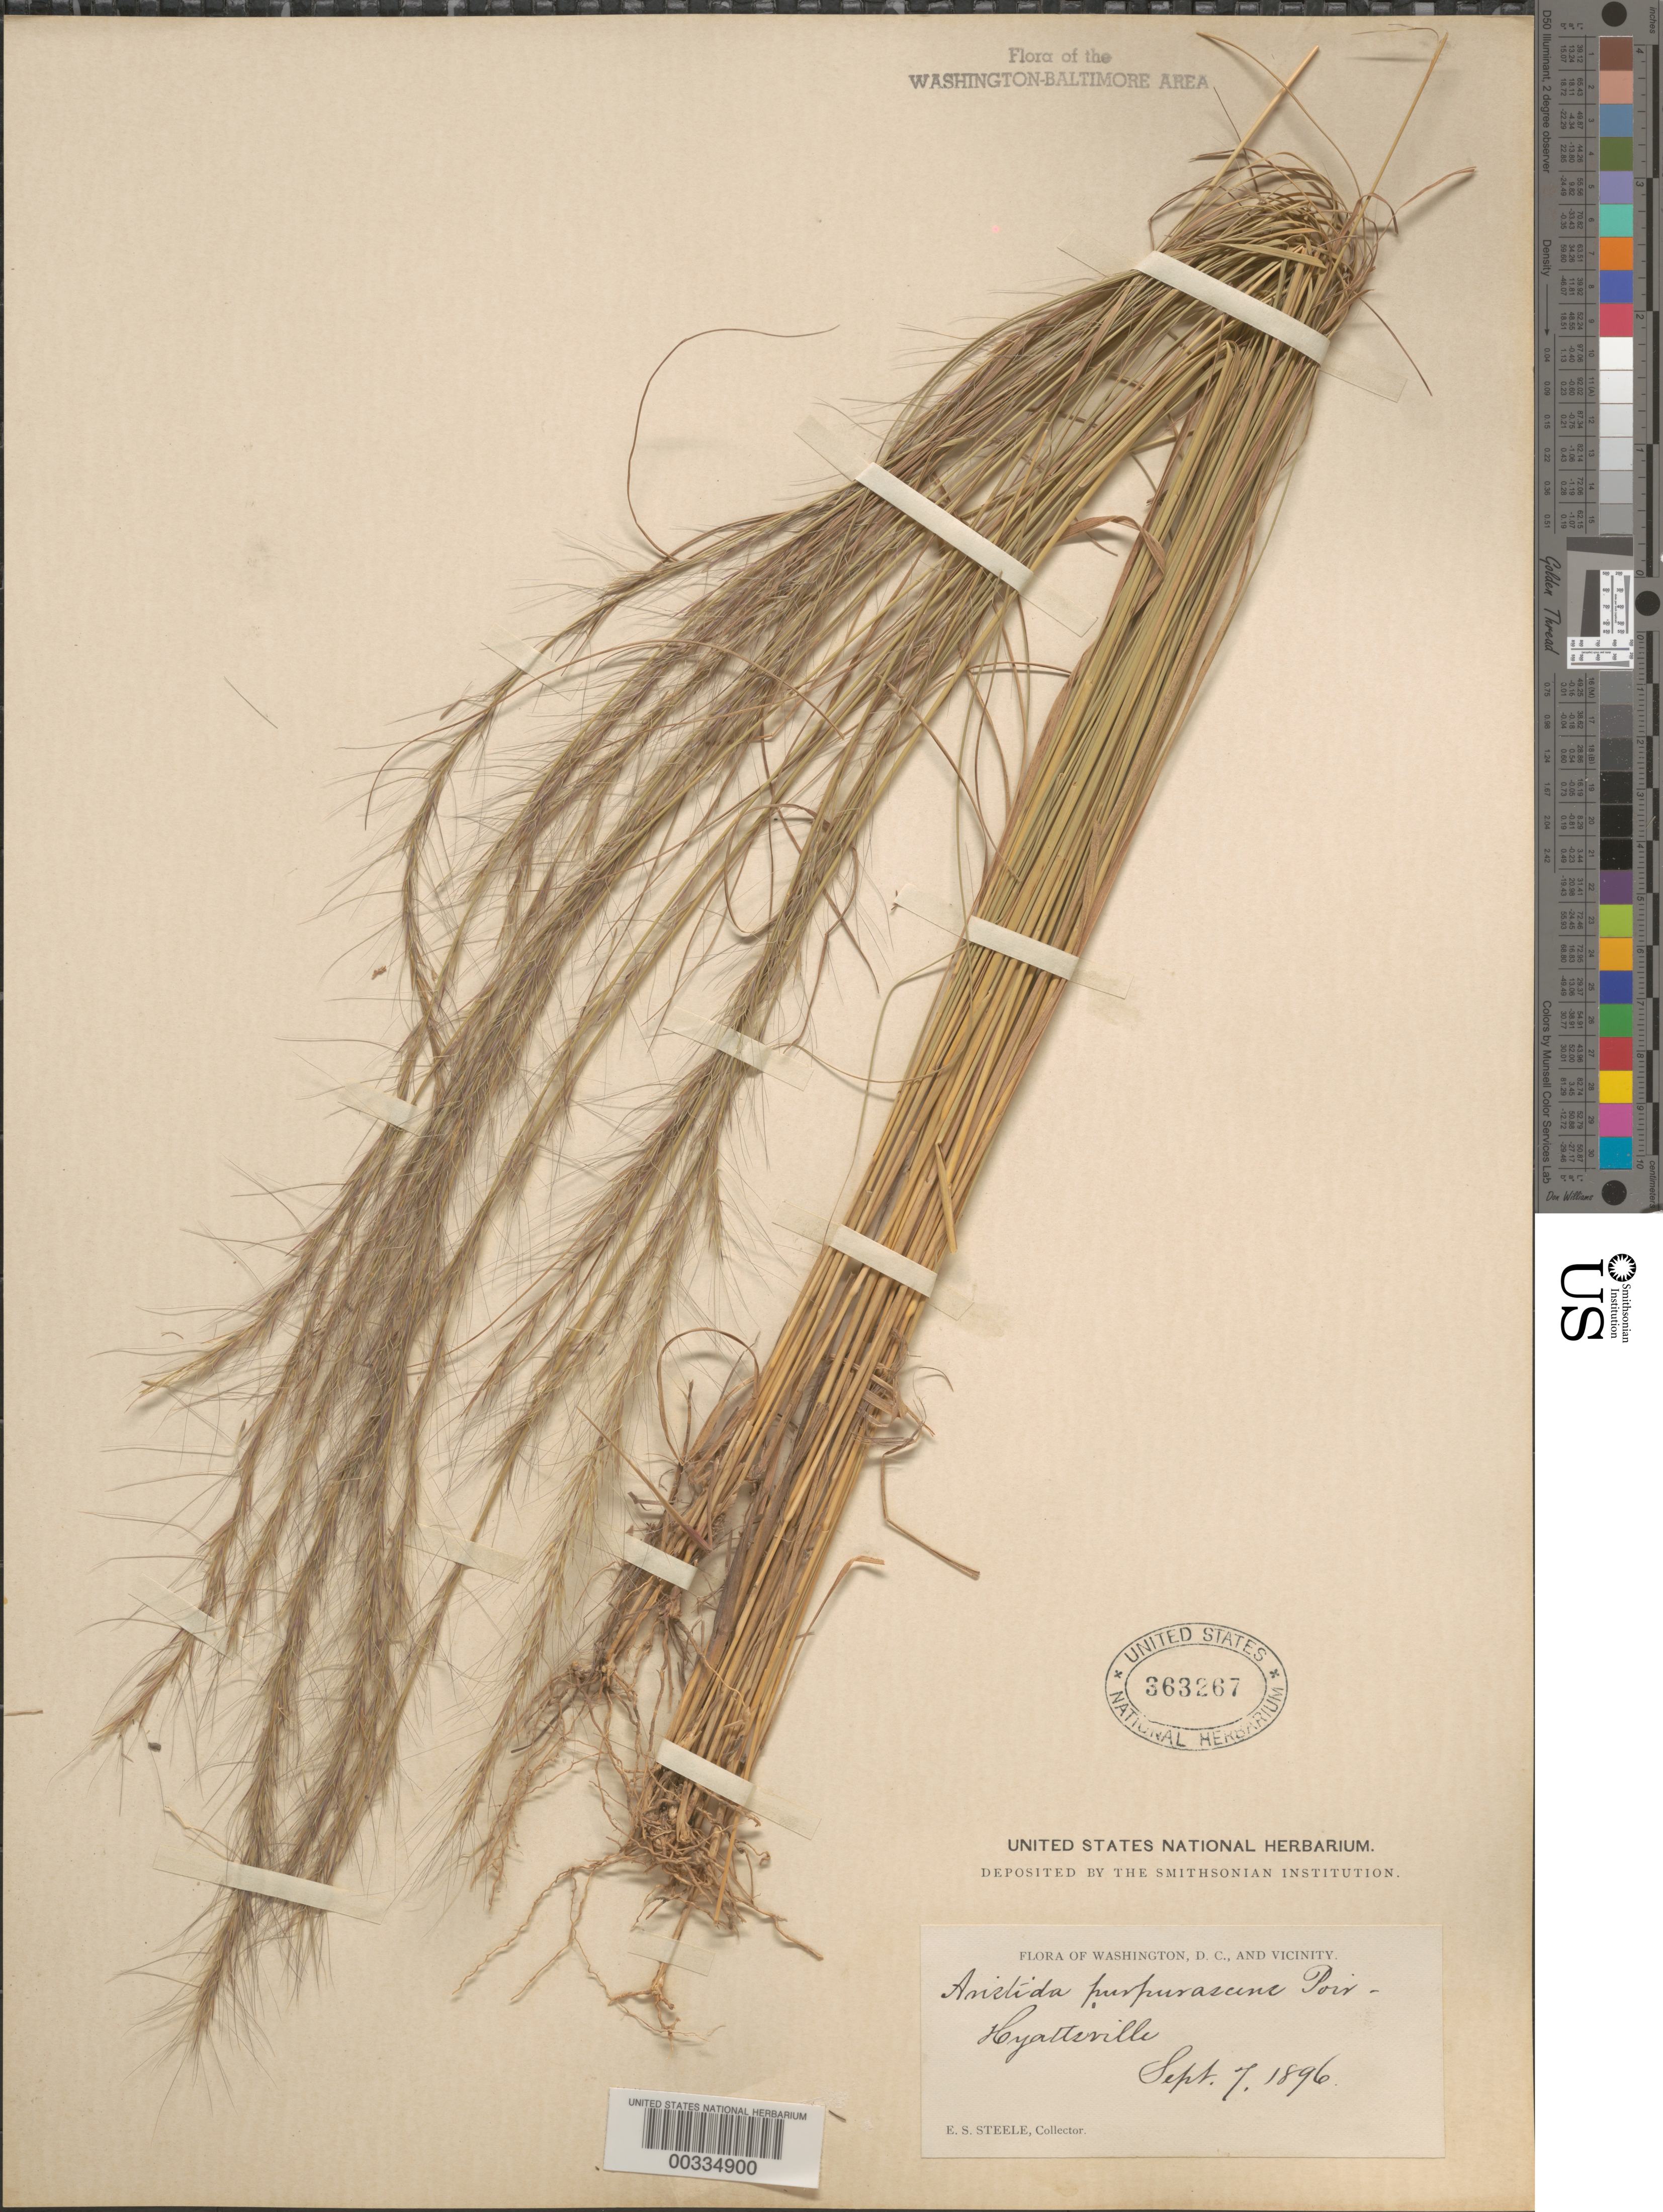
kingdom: Plantae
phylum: Tracheophyta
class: Liliopsida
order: Poales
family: Poaceae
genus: Aristida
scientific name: Aristida purpurascens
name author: Poir. in Lam.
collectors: E. Steele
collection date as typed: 07 Sep 1896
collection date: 1896-09-07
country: United States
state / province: Maryland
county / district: Prince George's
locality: Hyattsville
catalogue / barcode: US 363267